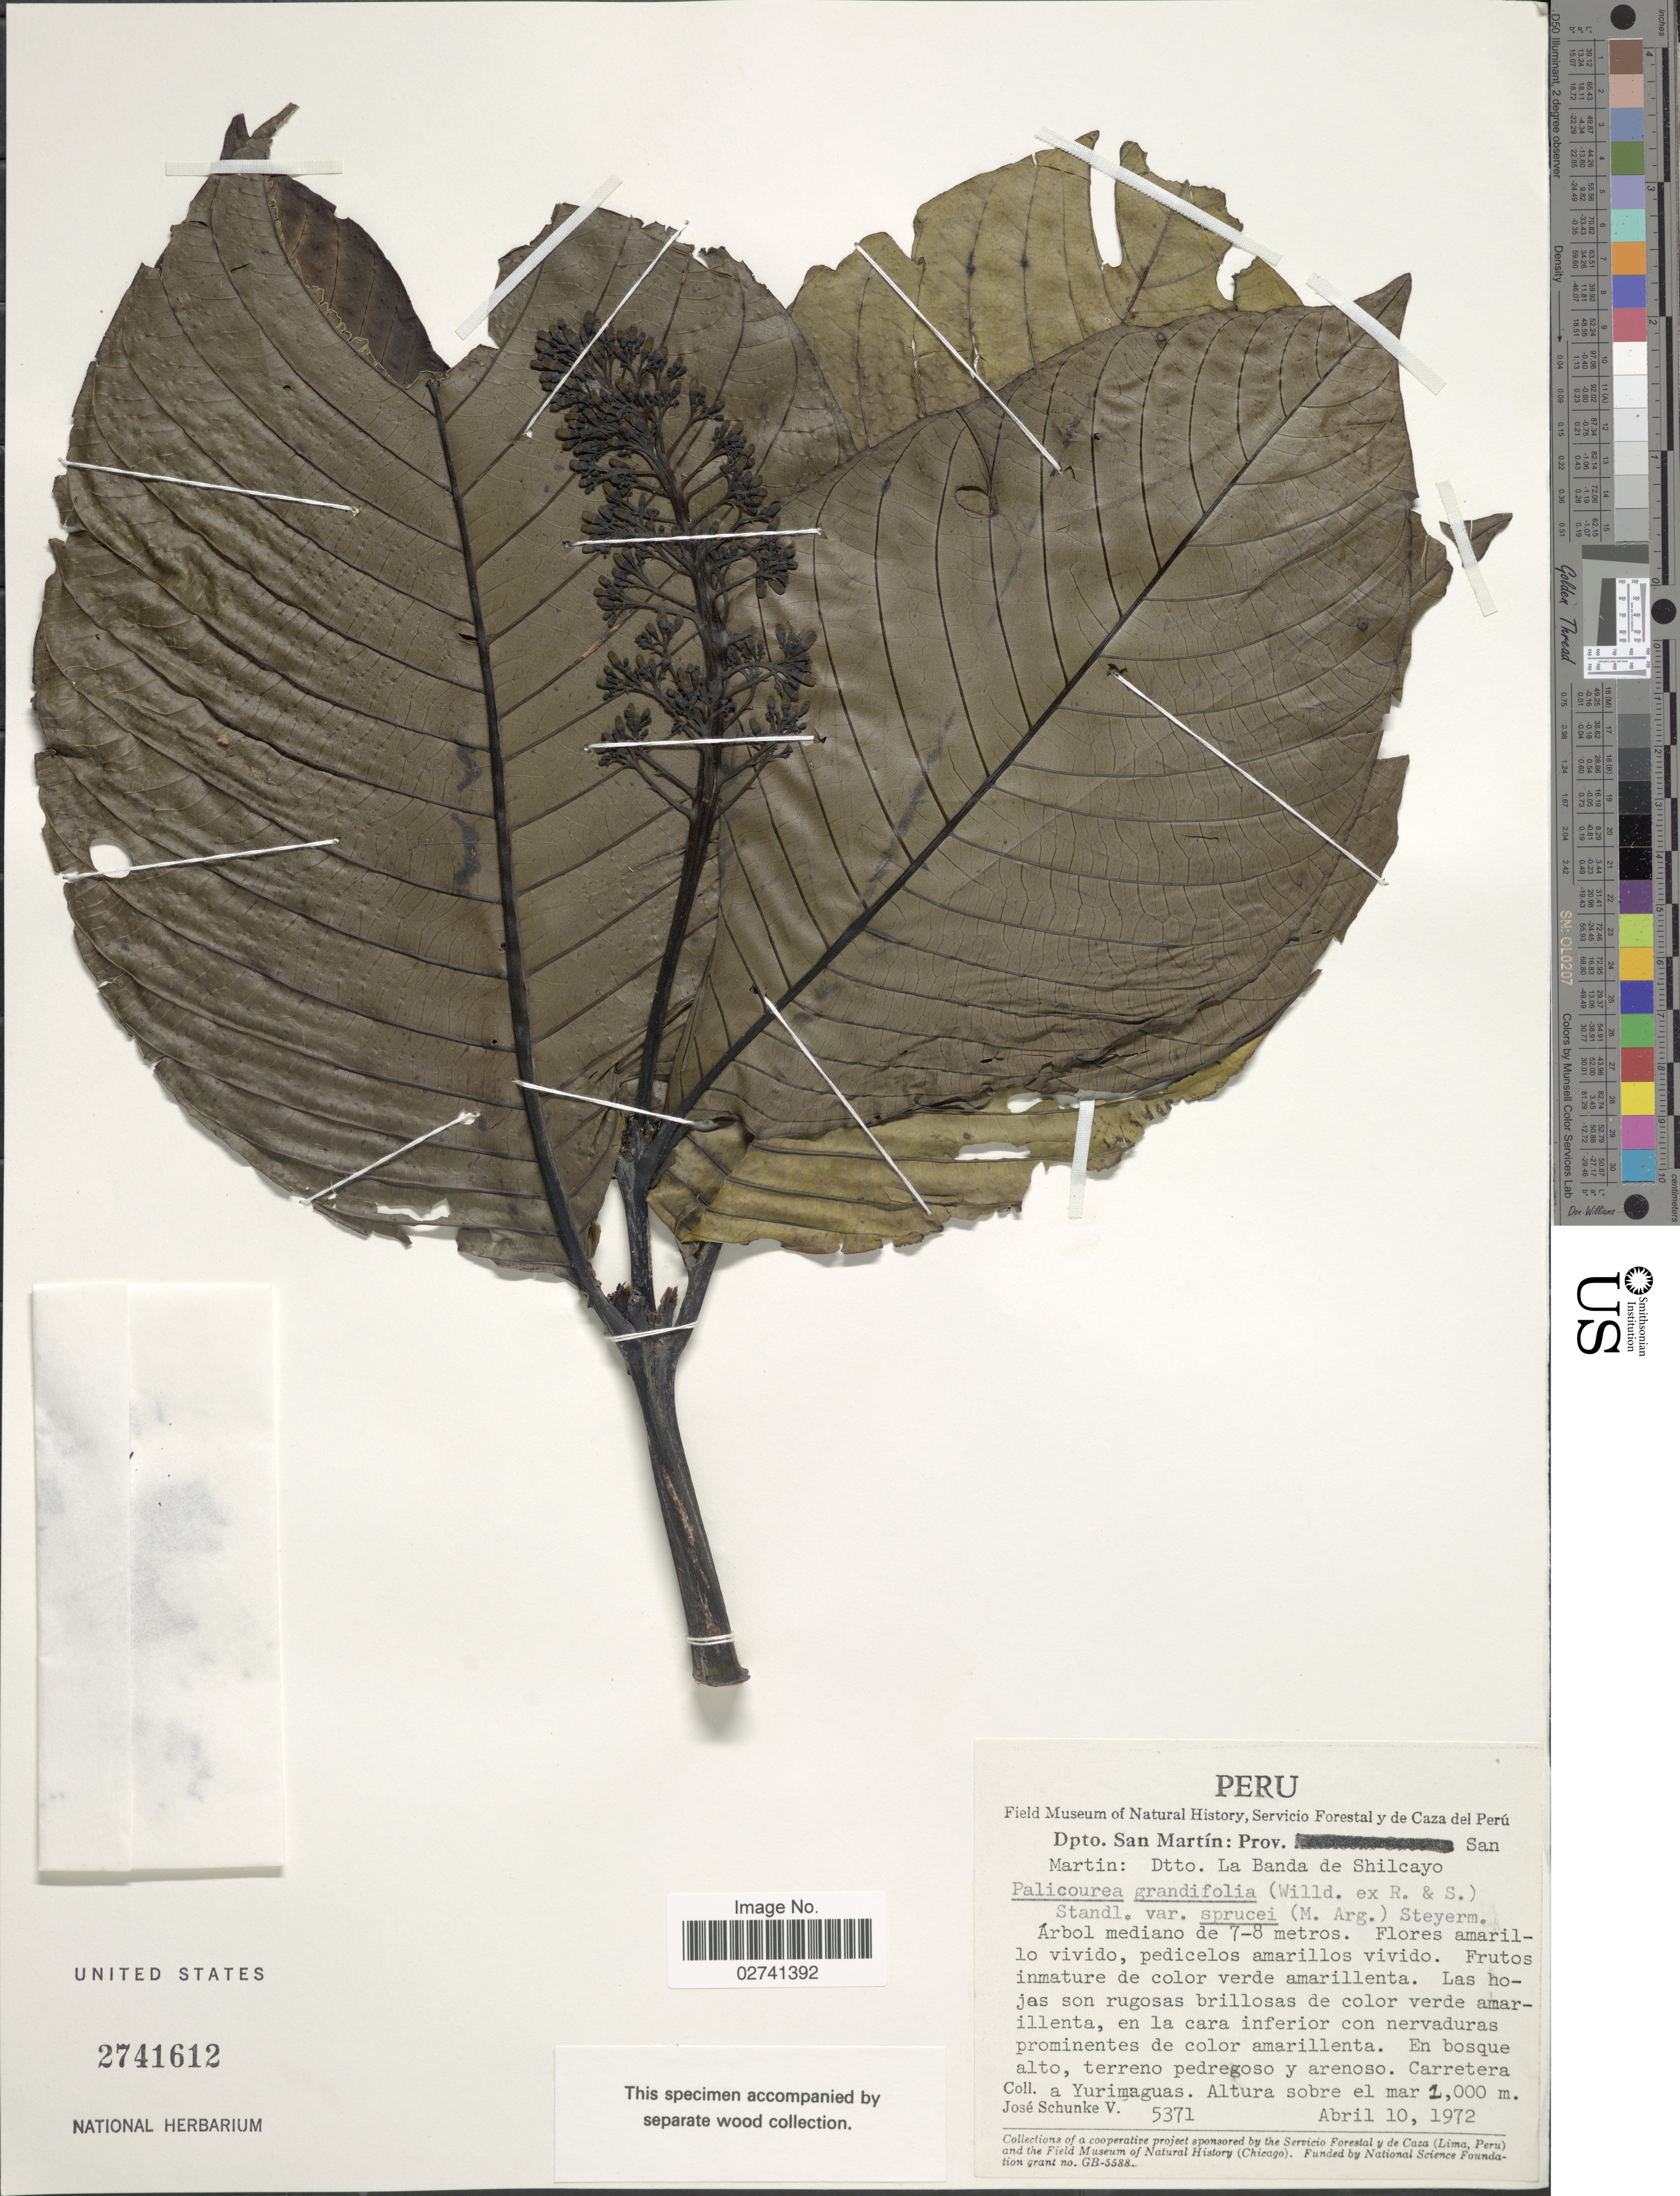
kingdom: Plantae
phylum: Tracheophyta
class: Magnoliopsida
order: Gentianales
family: Rubiaceae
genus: Palicourea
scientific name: Palicourea grandifolia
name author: (Willd. ex Rose & Schult.) Standl.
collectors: J. Schunke Vigo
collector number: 5371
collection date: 1972-04-10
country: Peru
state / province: San Martín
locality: Prov. San Martin: Dtto. La Banda de Shilcayo. Carretera a Yurimaguas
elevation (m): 1000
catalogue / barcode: US 2741612